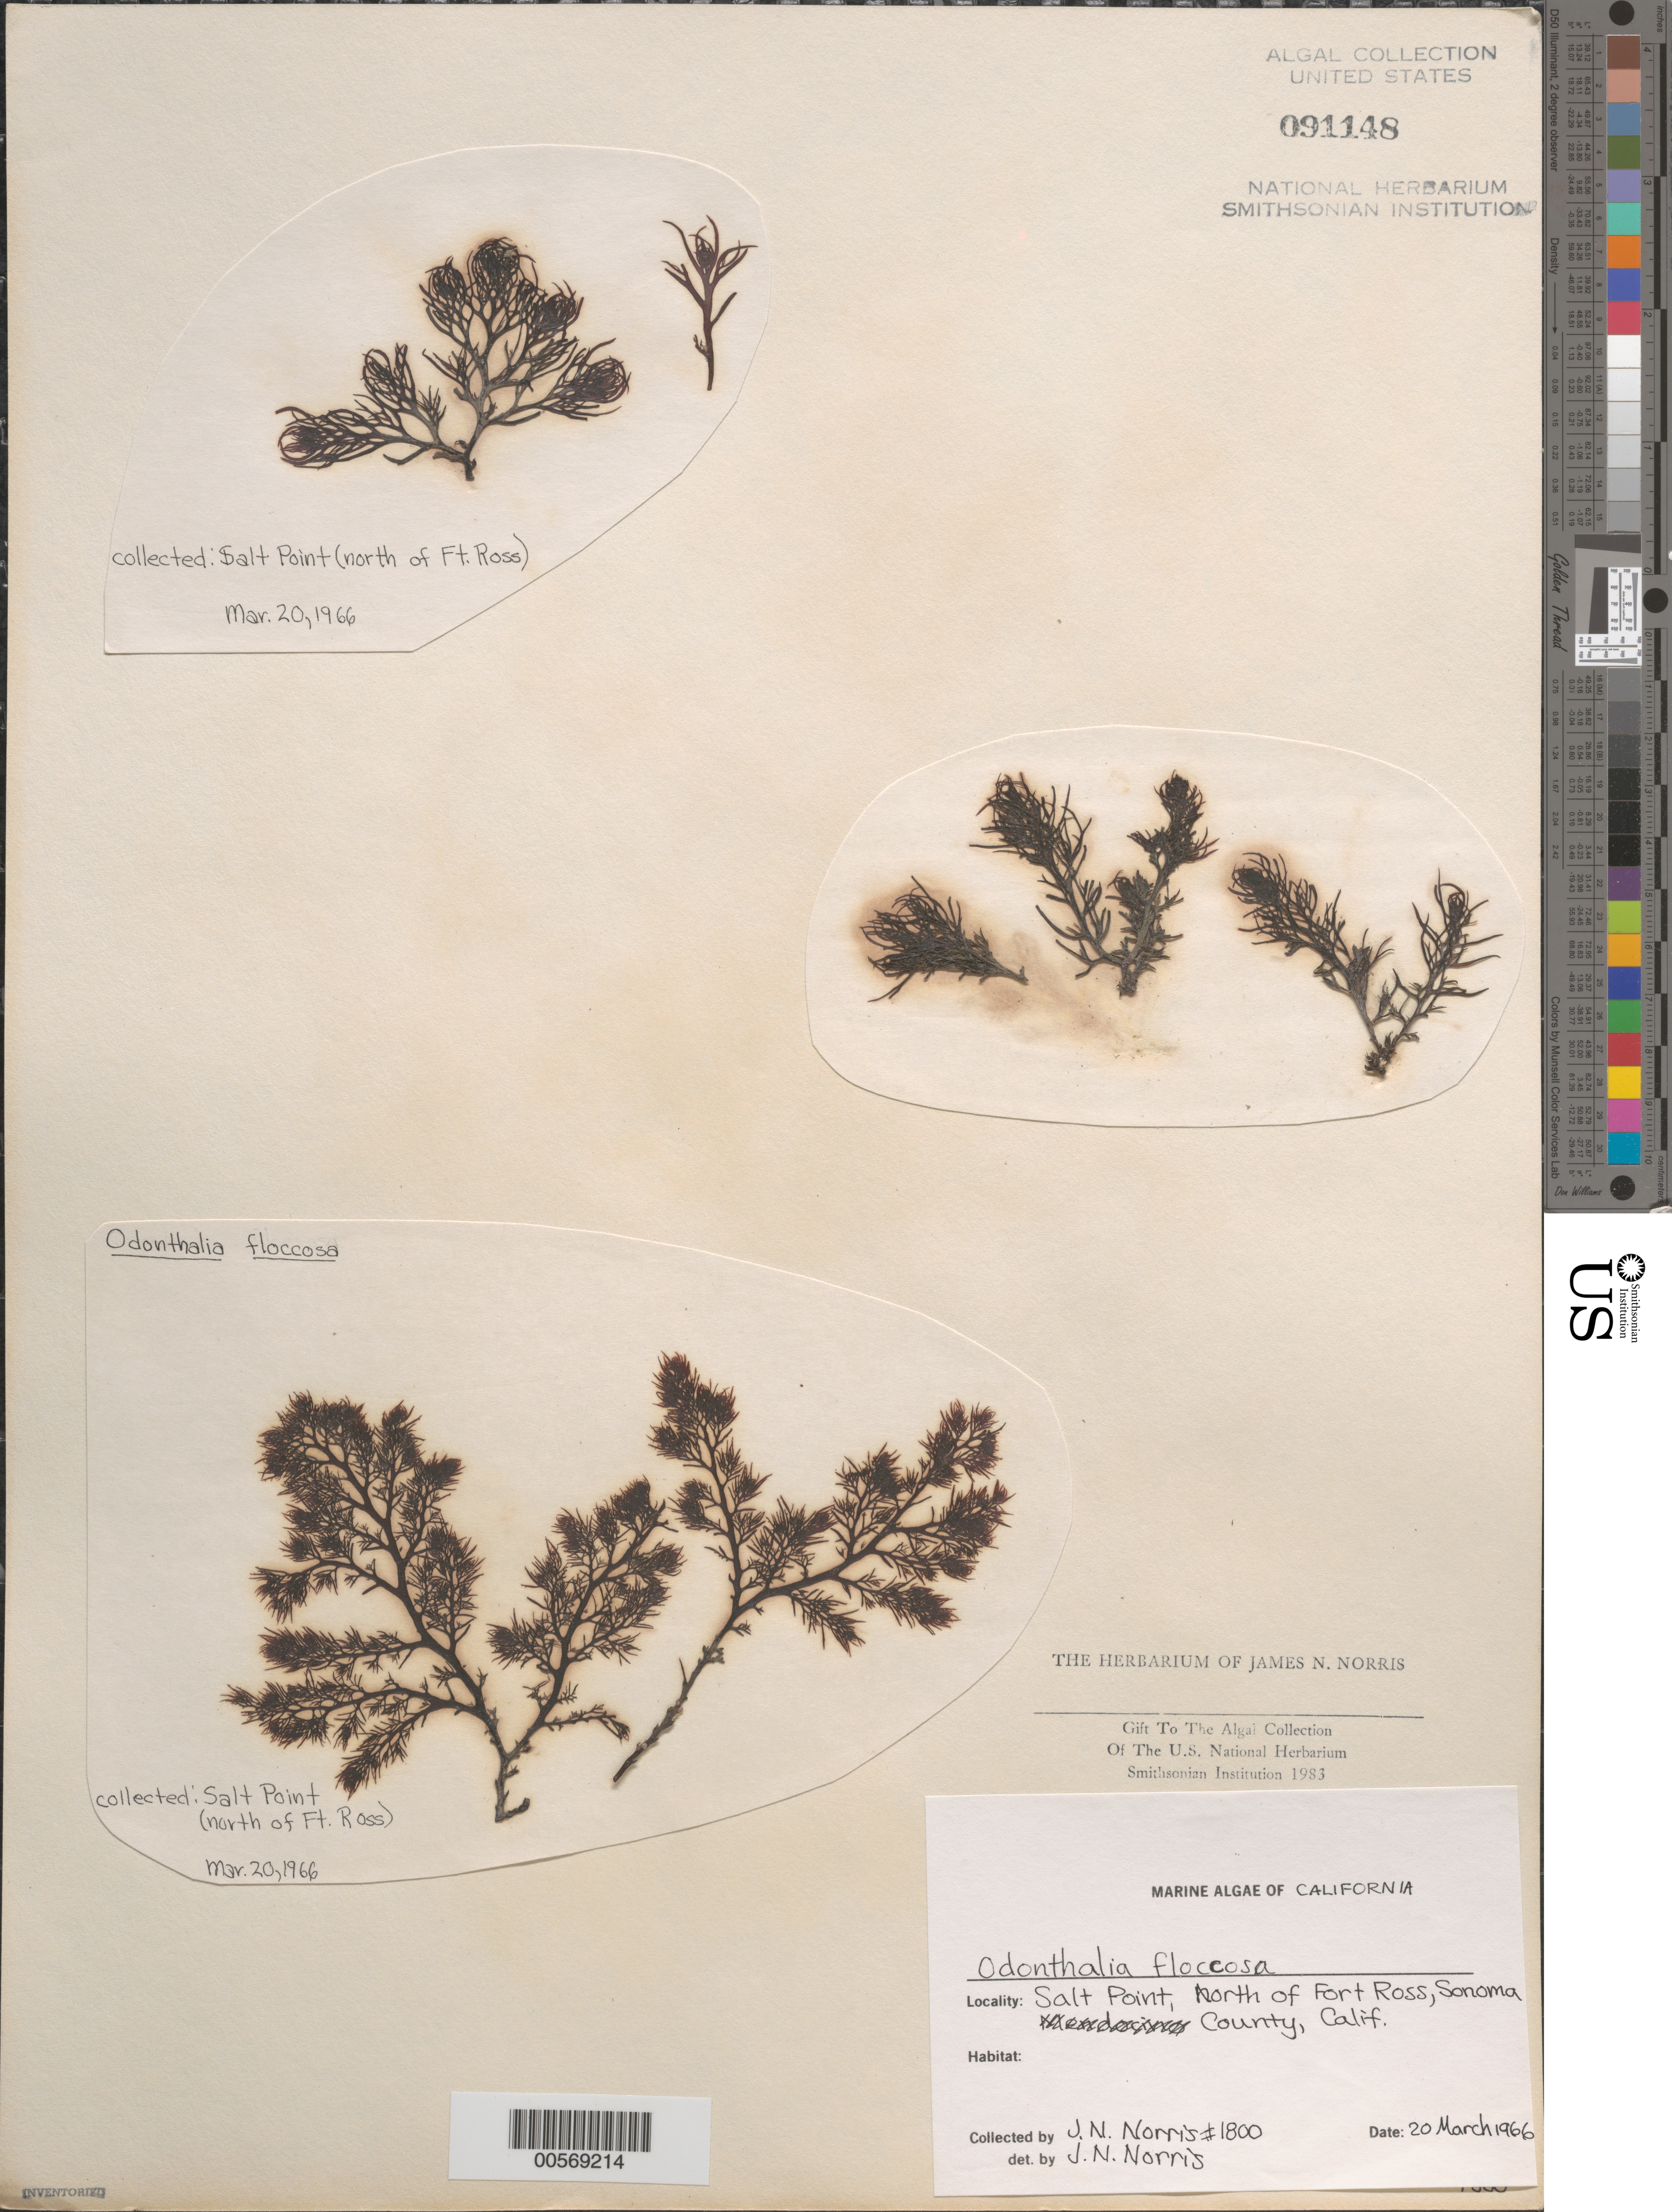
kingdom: Plantae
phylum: Rhodophyta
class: Florideophyceae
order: Ceramiales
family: Rhodomelaceae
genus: Odonthalia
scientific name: Odonthalia floccosa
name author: (Esper) Falkenb.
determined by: Norris, James N.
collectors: J. N. Norris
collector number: JN-1800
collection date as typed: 20 Mar 1966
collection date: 1966-03-20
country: United States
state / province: California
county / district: Sonoma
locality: Salt Point, north of Fort Ross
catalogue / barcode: US 91148